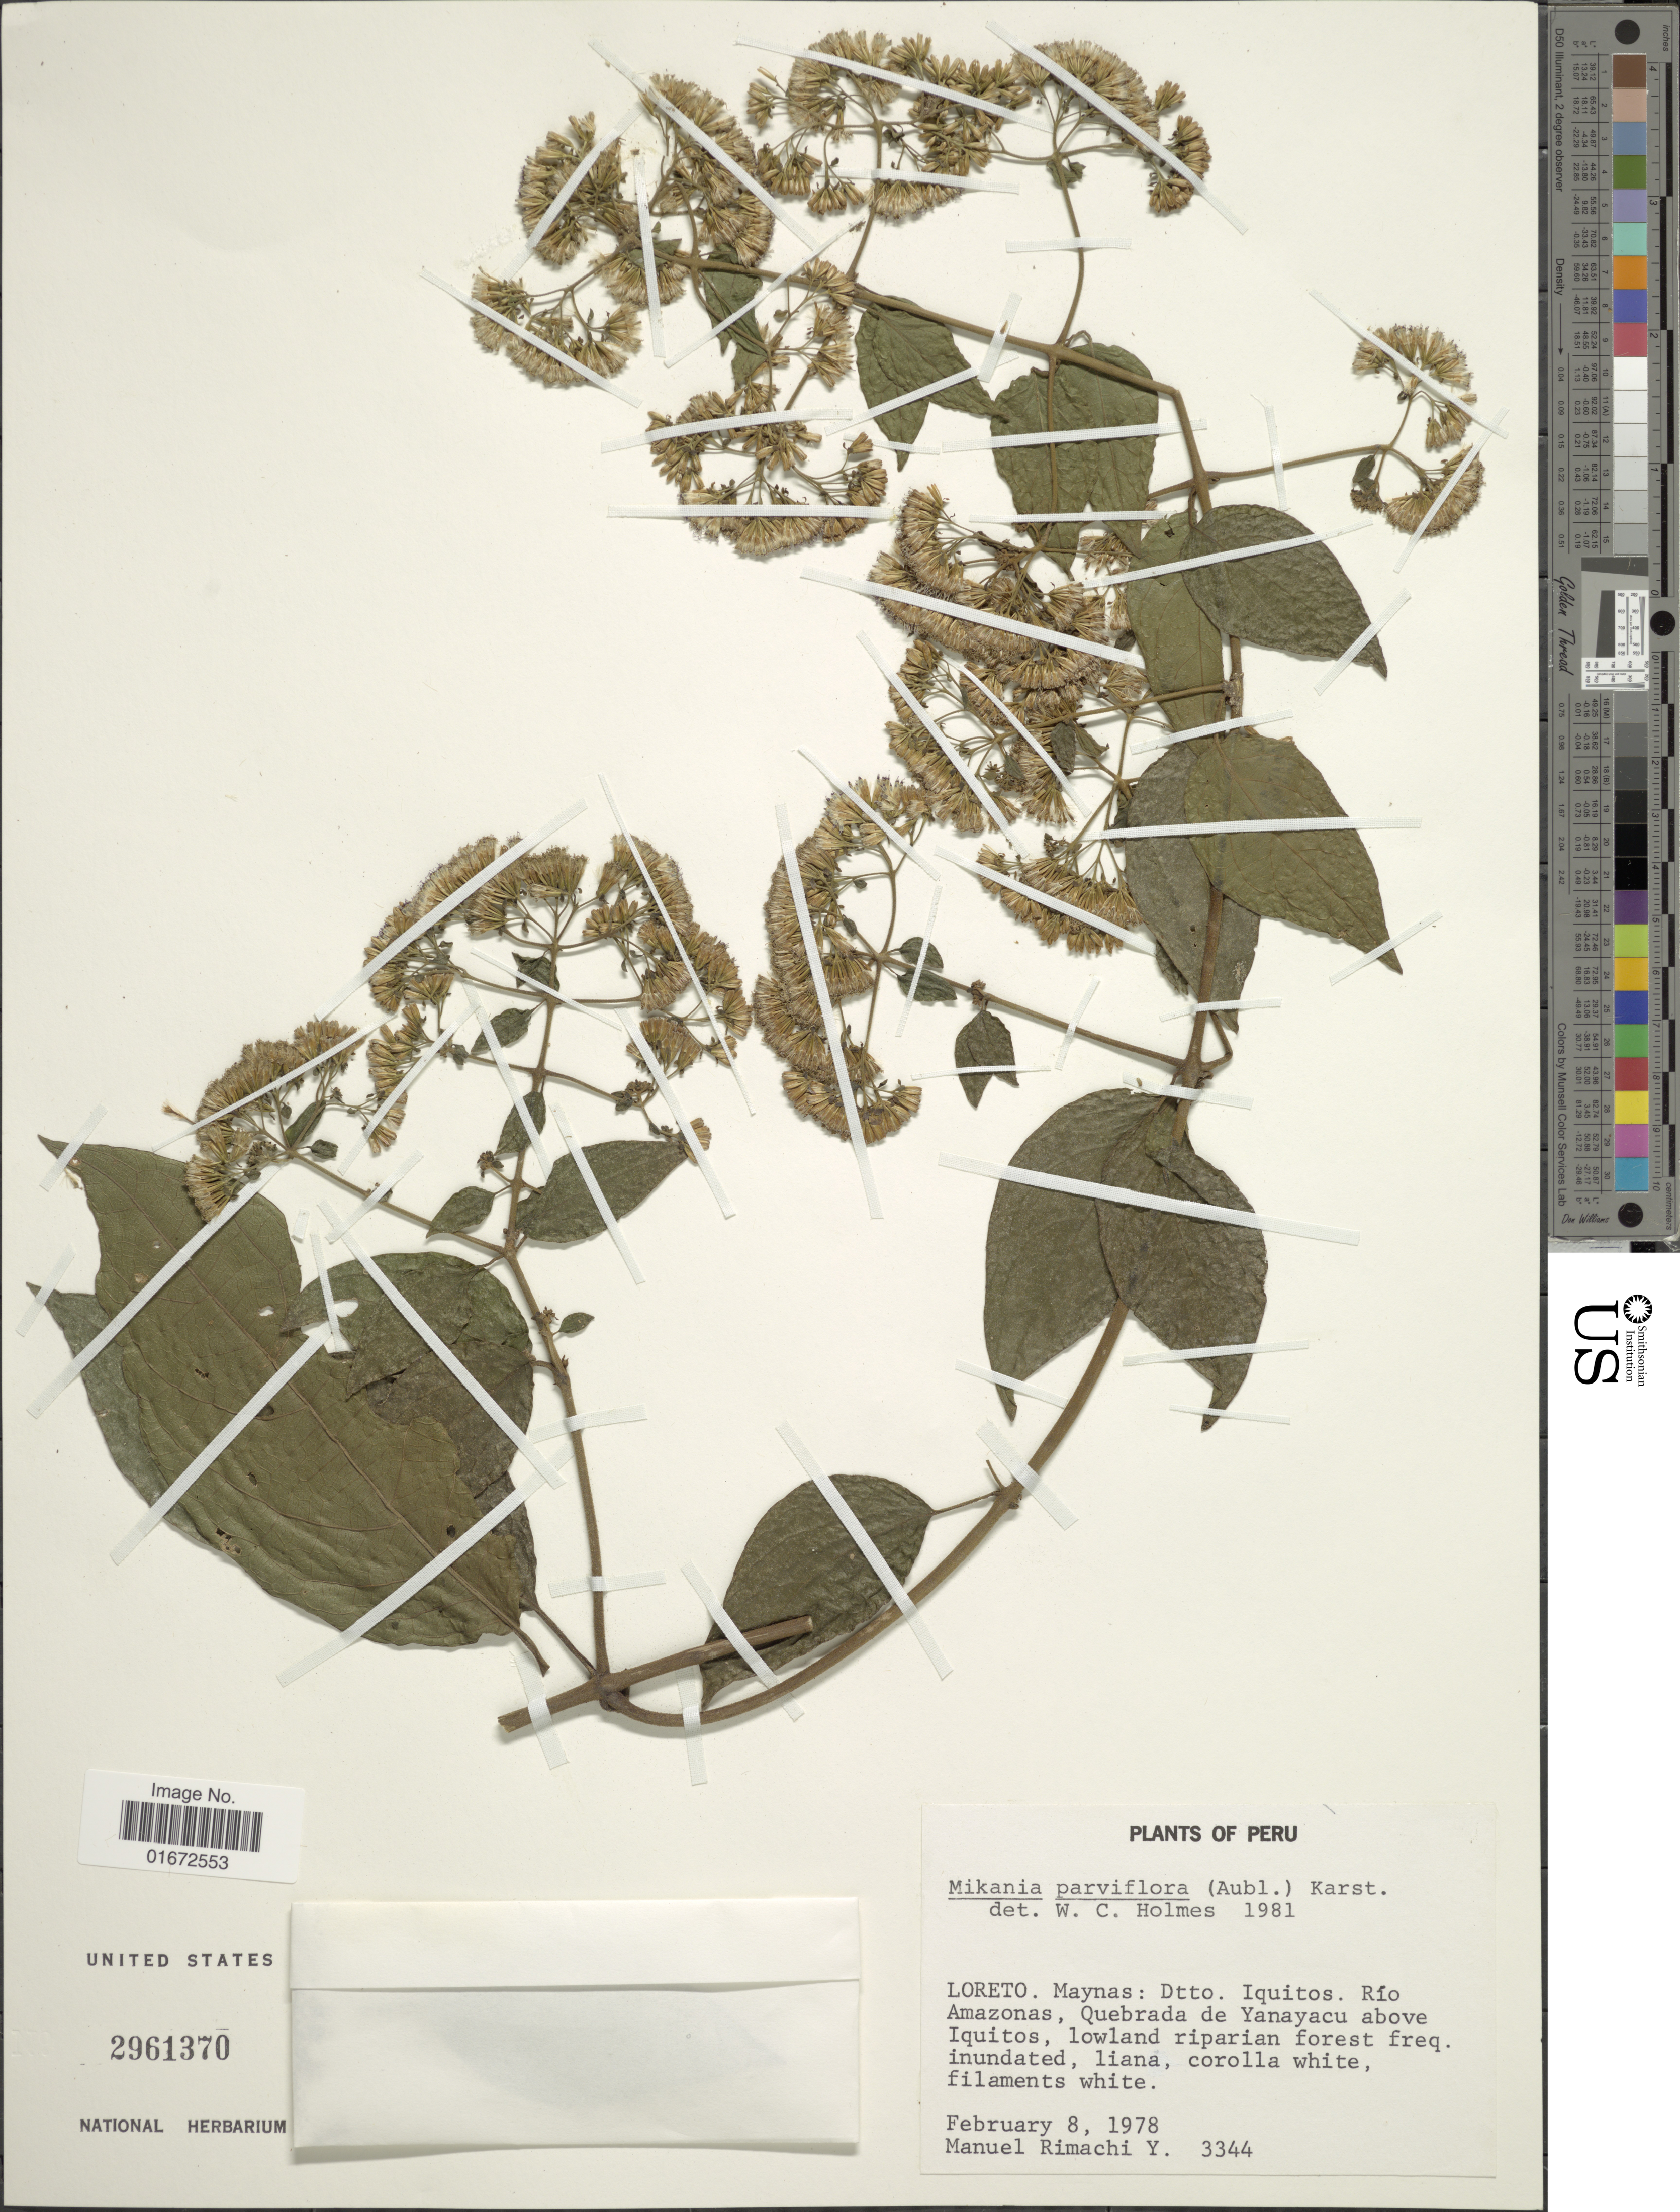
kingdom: Plantae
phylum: Tracheophyta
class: Magnoliopsida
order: Asterales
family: Asteraceae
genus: Mikania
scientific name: Mikania parviflora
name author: (Aubl.) Karst.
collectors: M. Rimachi Y.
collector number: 3344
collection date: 1978-02-08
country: Peru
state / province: Loreto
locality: Loreto. Maynas: Dtto. Iquitos. Río Amazonas, Quebrada de Yanayacu above Iquitos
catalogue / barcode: US 2961370